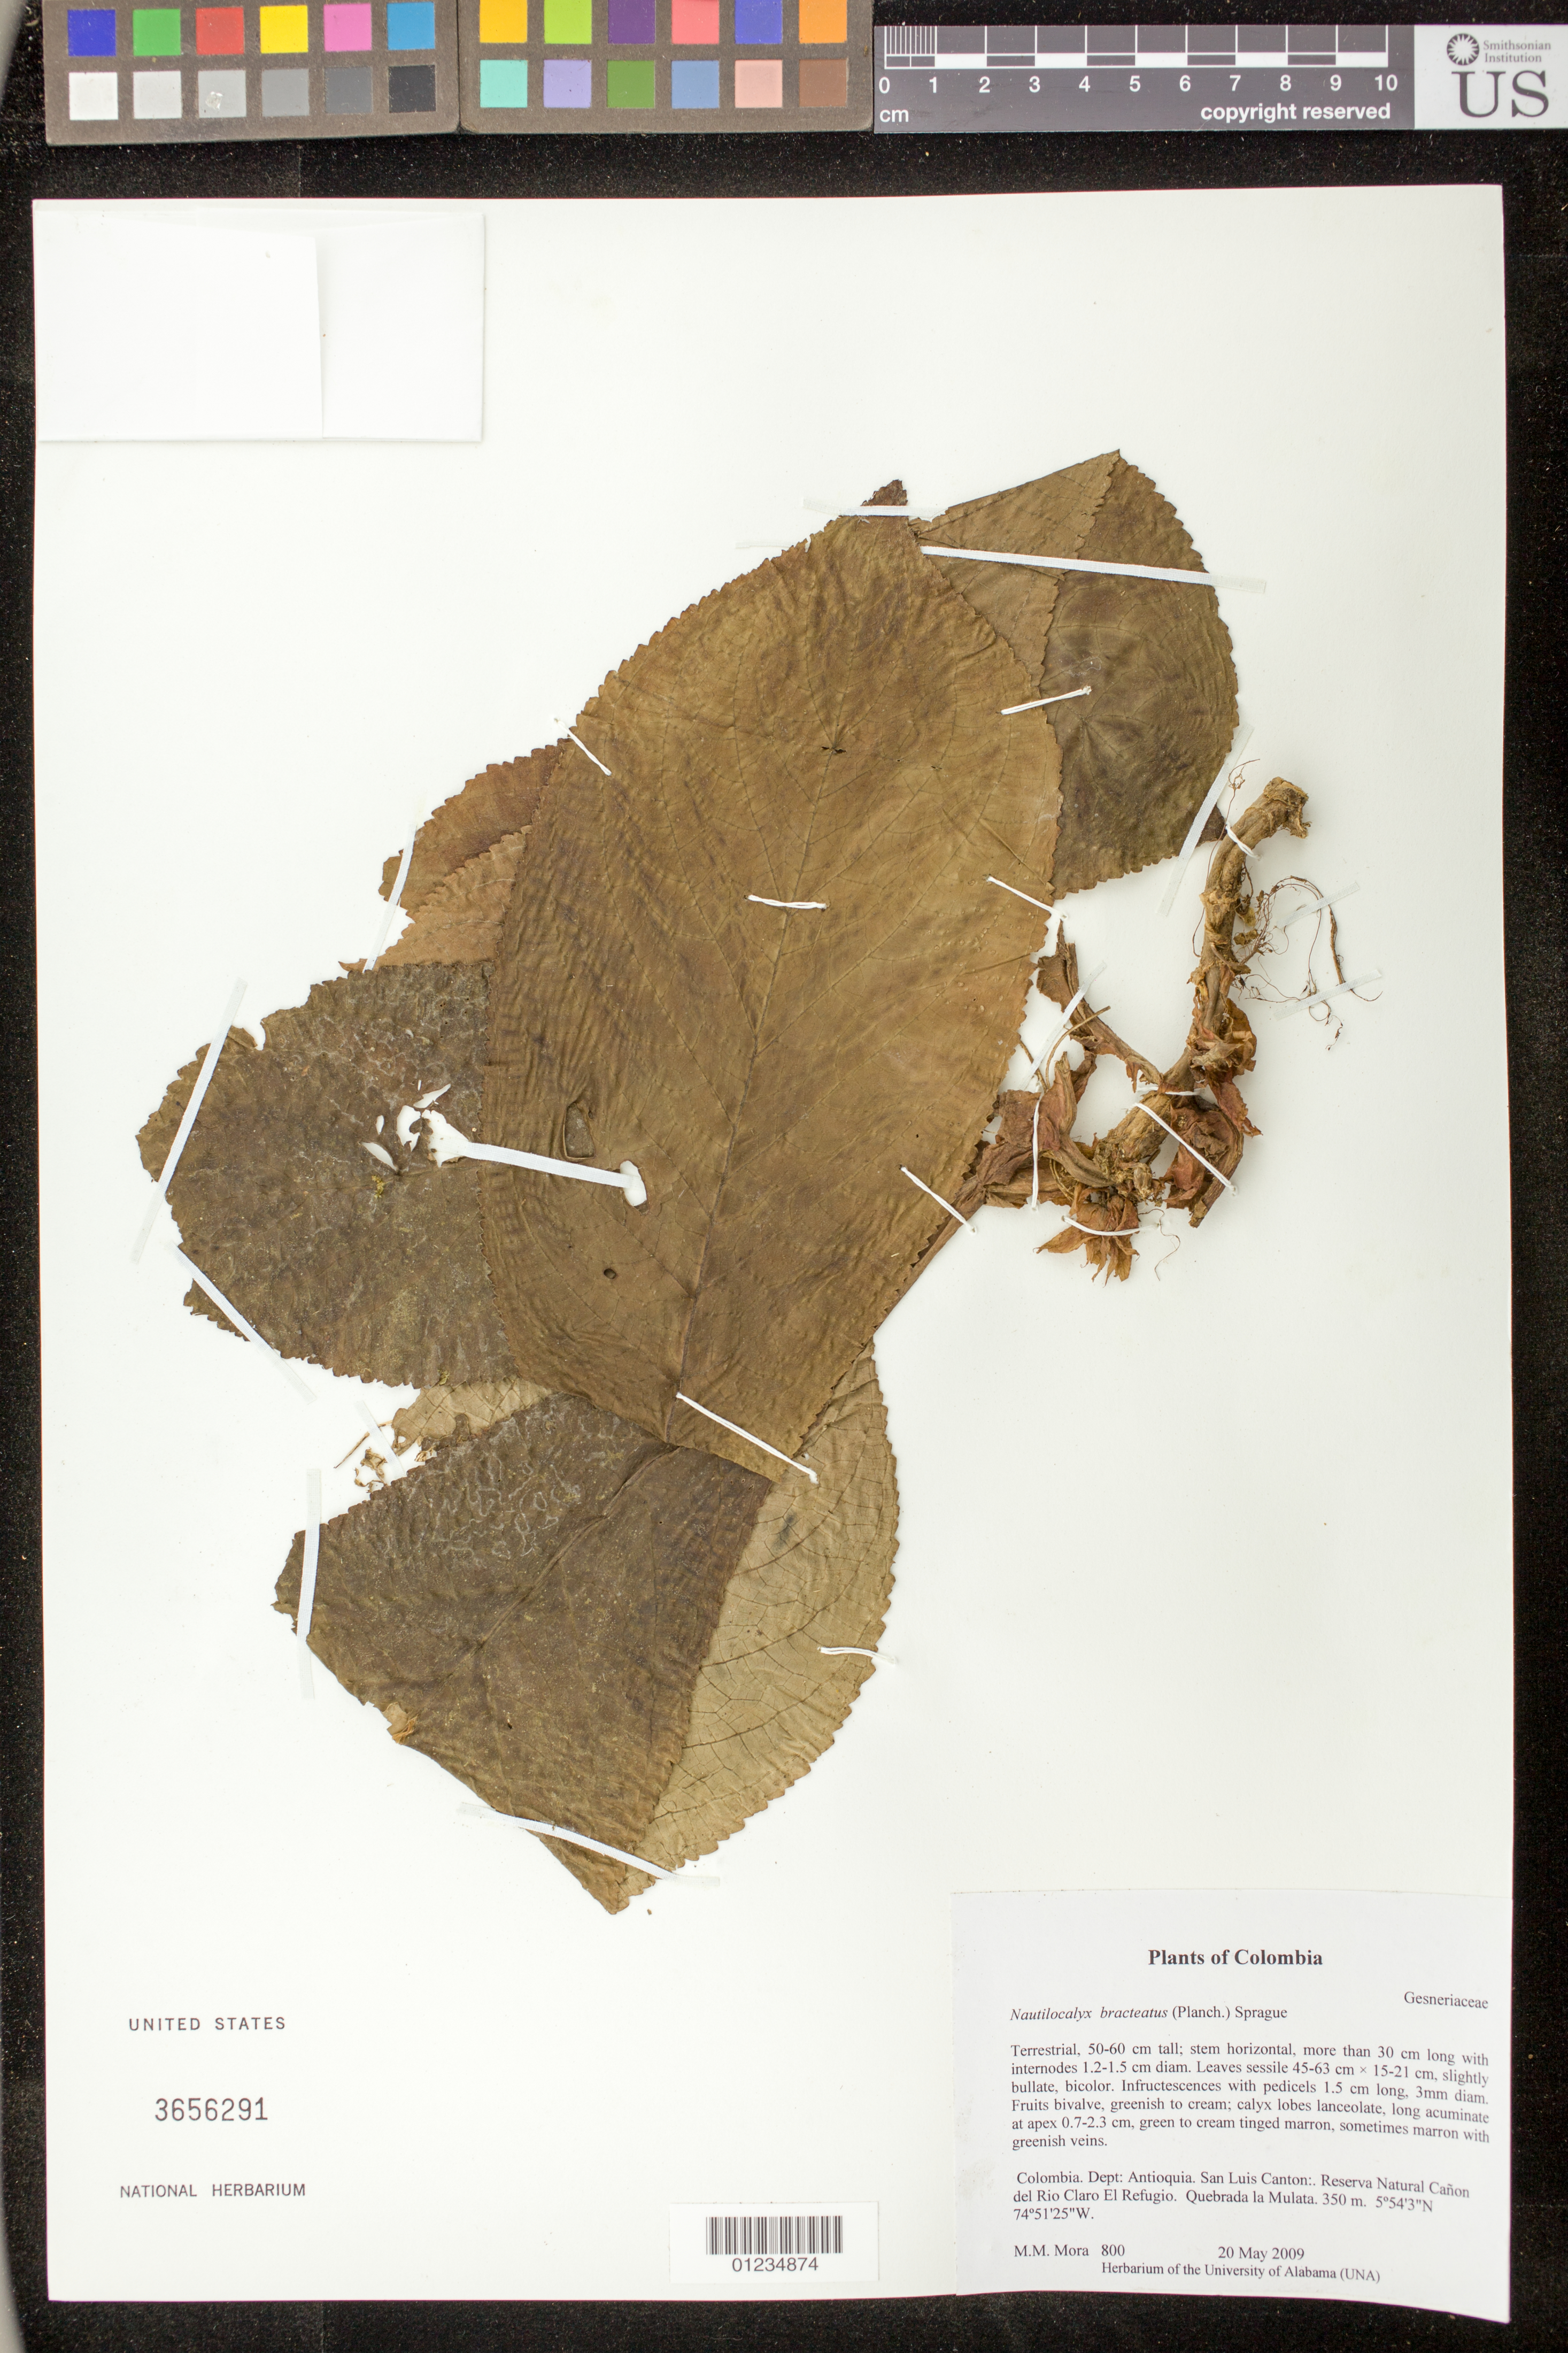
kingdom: Plantae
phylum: Tracheophyta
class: Magnoliopsida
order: Lamiales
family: Gesneriaceae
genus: Nautilocalyx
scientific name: Nautilocalyx bracteatus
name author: (Planch.) Sprague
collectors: M. M. Mora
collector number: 800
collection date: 2009-05-20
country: Colombia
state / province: Antioquiá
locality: San Luis Canton. Reserva Natural Canon del Rio Claro El Refugio. Quebrada la Mulata.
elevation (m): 350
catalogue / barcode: US 3656291